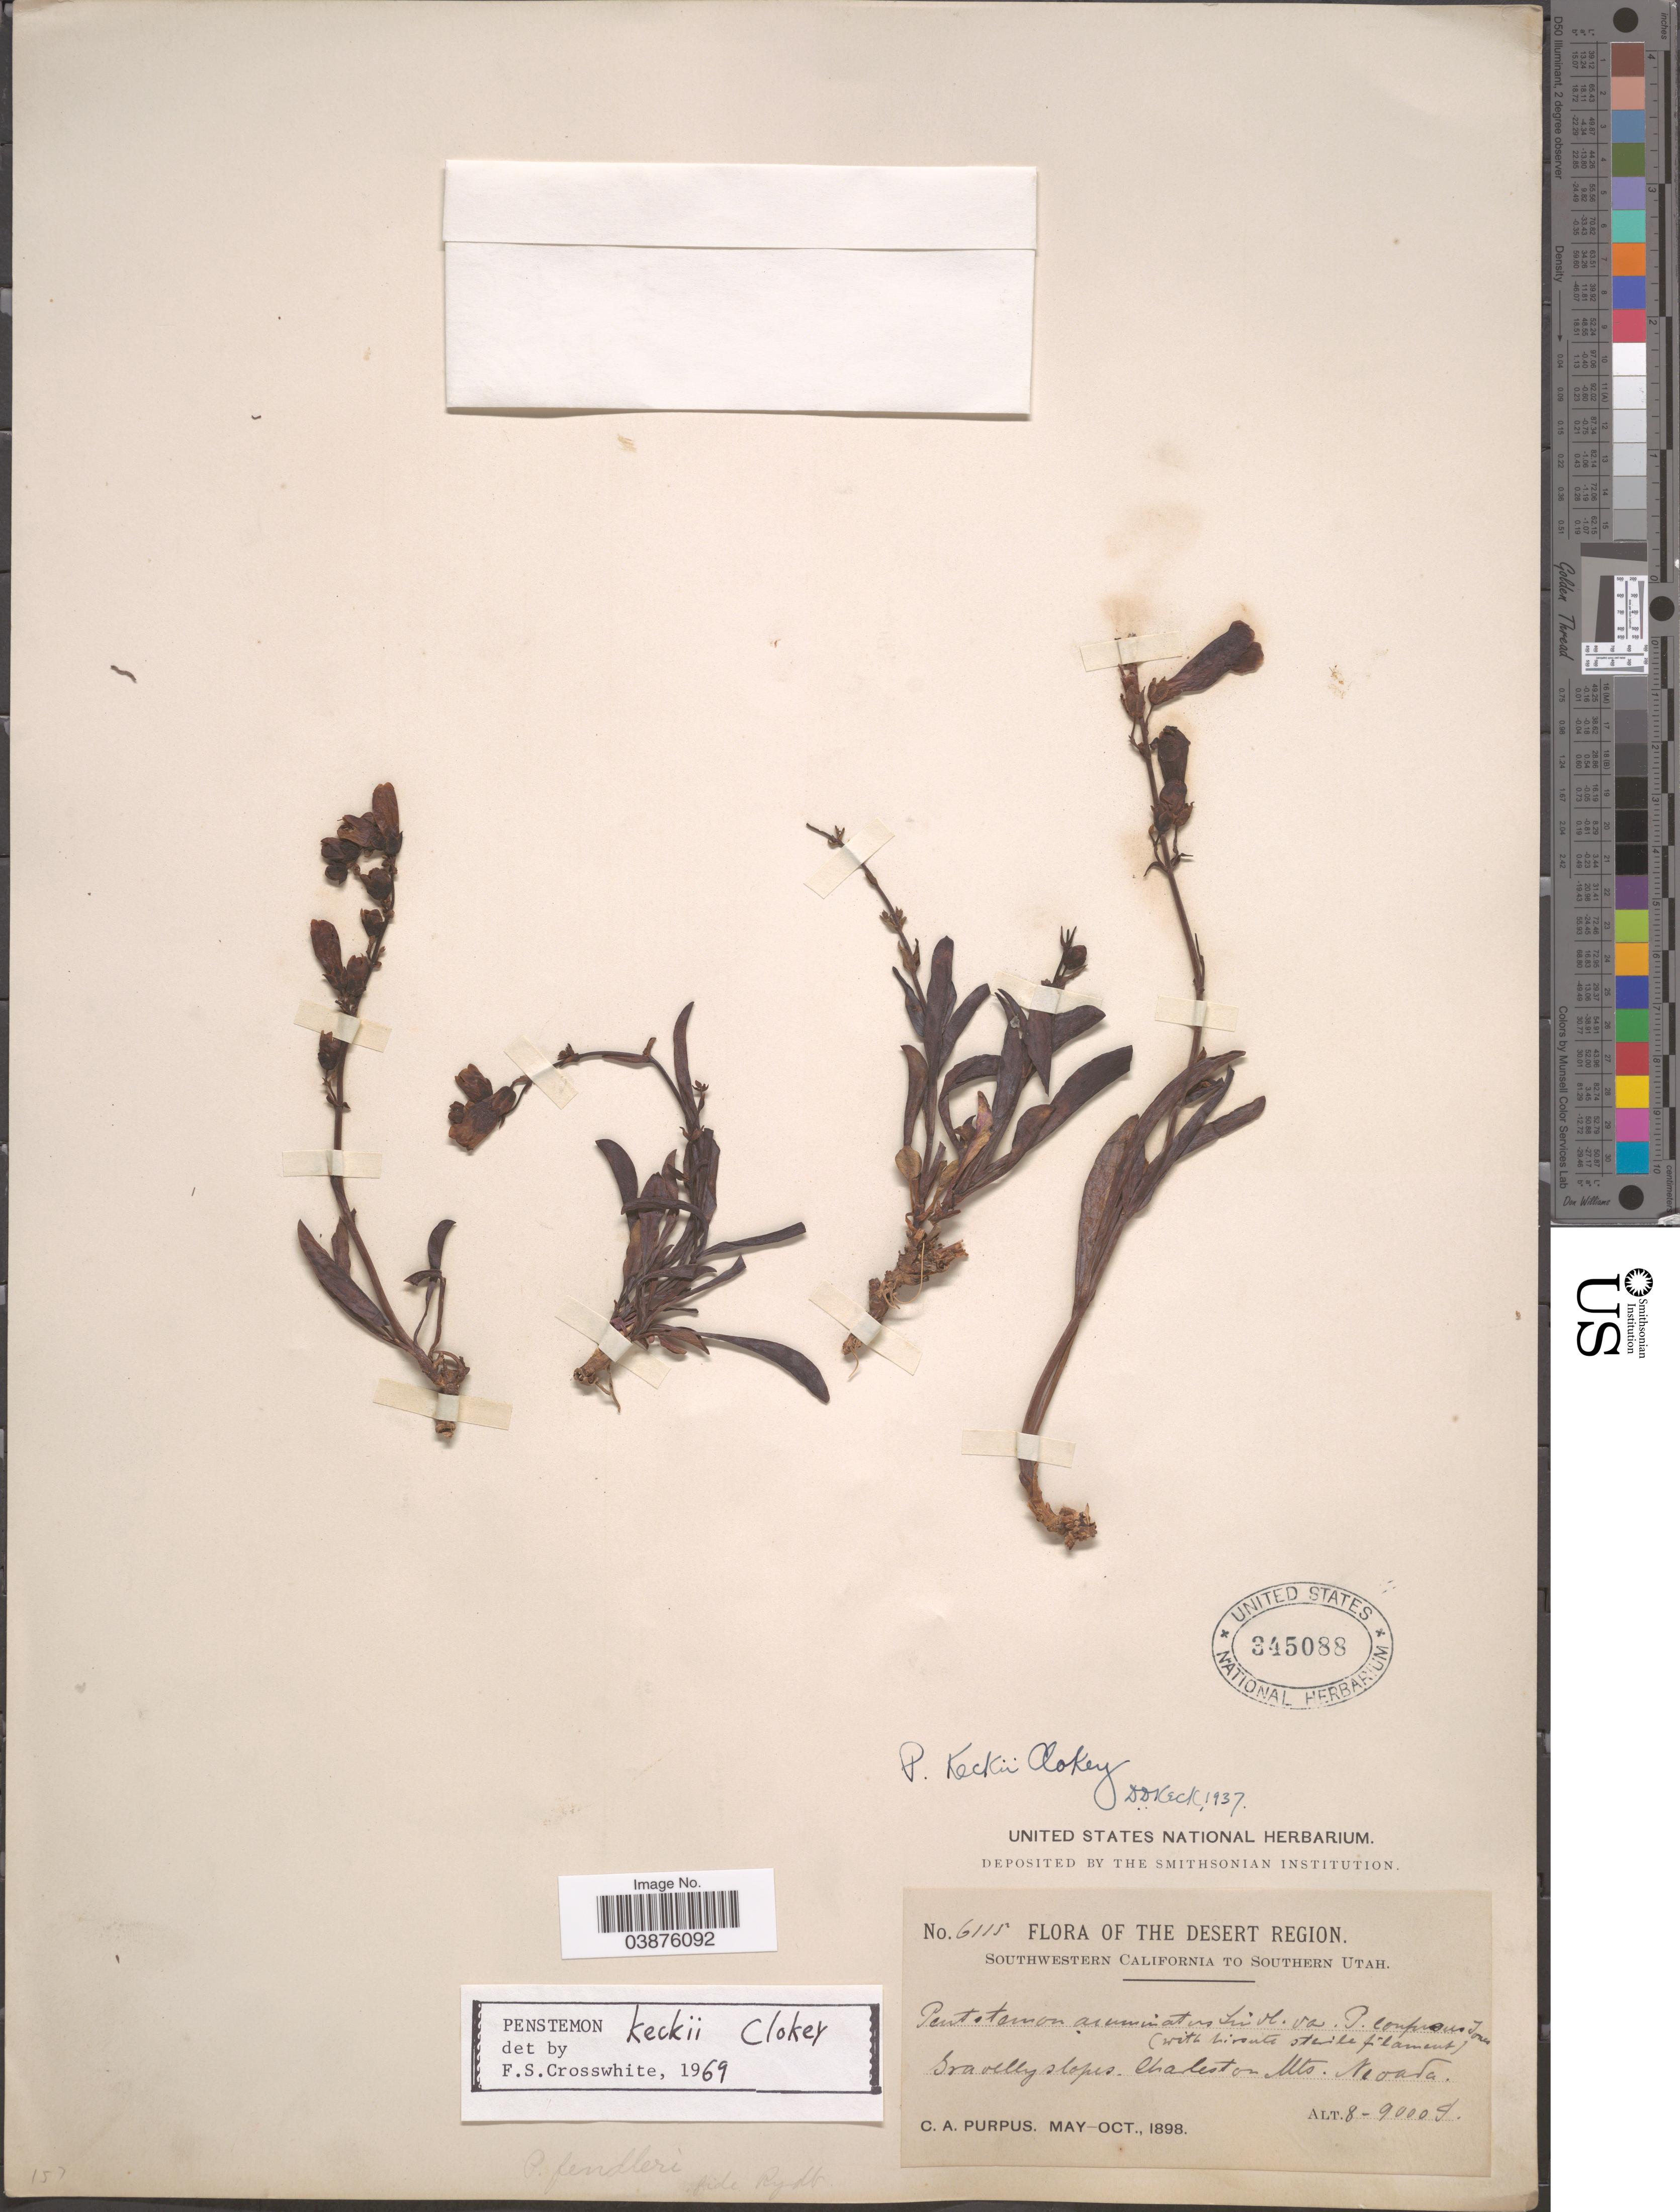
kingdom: Plantae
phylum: Tracheophyta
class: Magnoliopsida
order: Lamiales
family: Plantaginaceae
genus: Penstemon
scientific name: Penstemon keckii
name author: Clokey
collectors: C. A. Purpus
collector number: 6115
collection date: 1898-05/1898-10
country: United States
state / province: Nevada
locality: Desert Region. Charleston Mts.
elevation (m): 2438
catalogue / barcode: US 345088